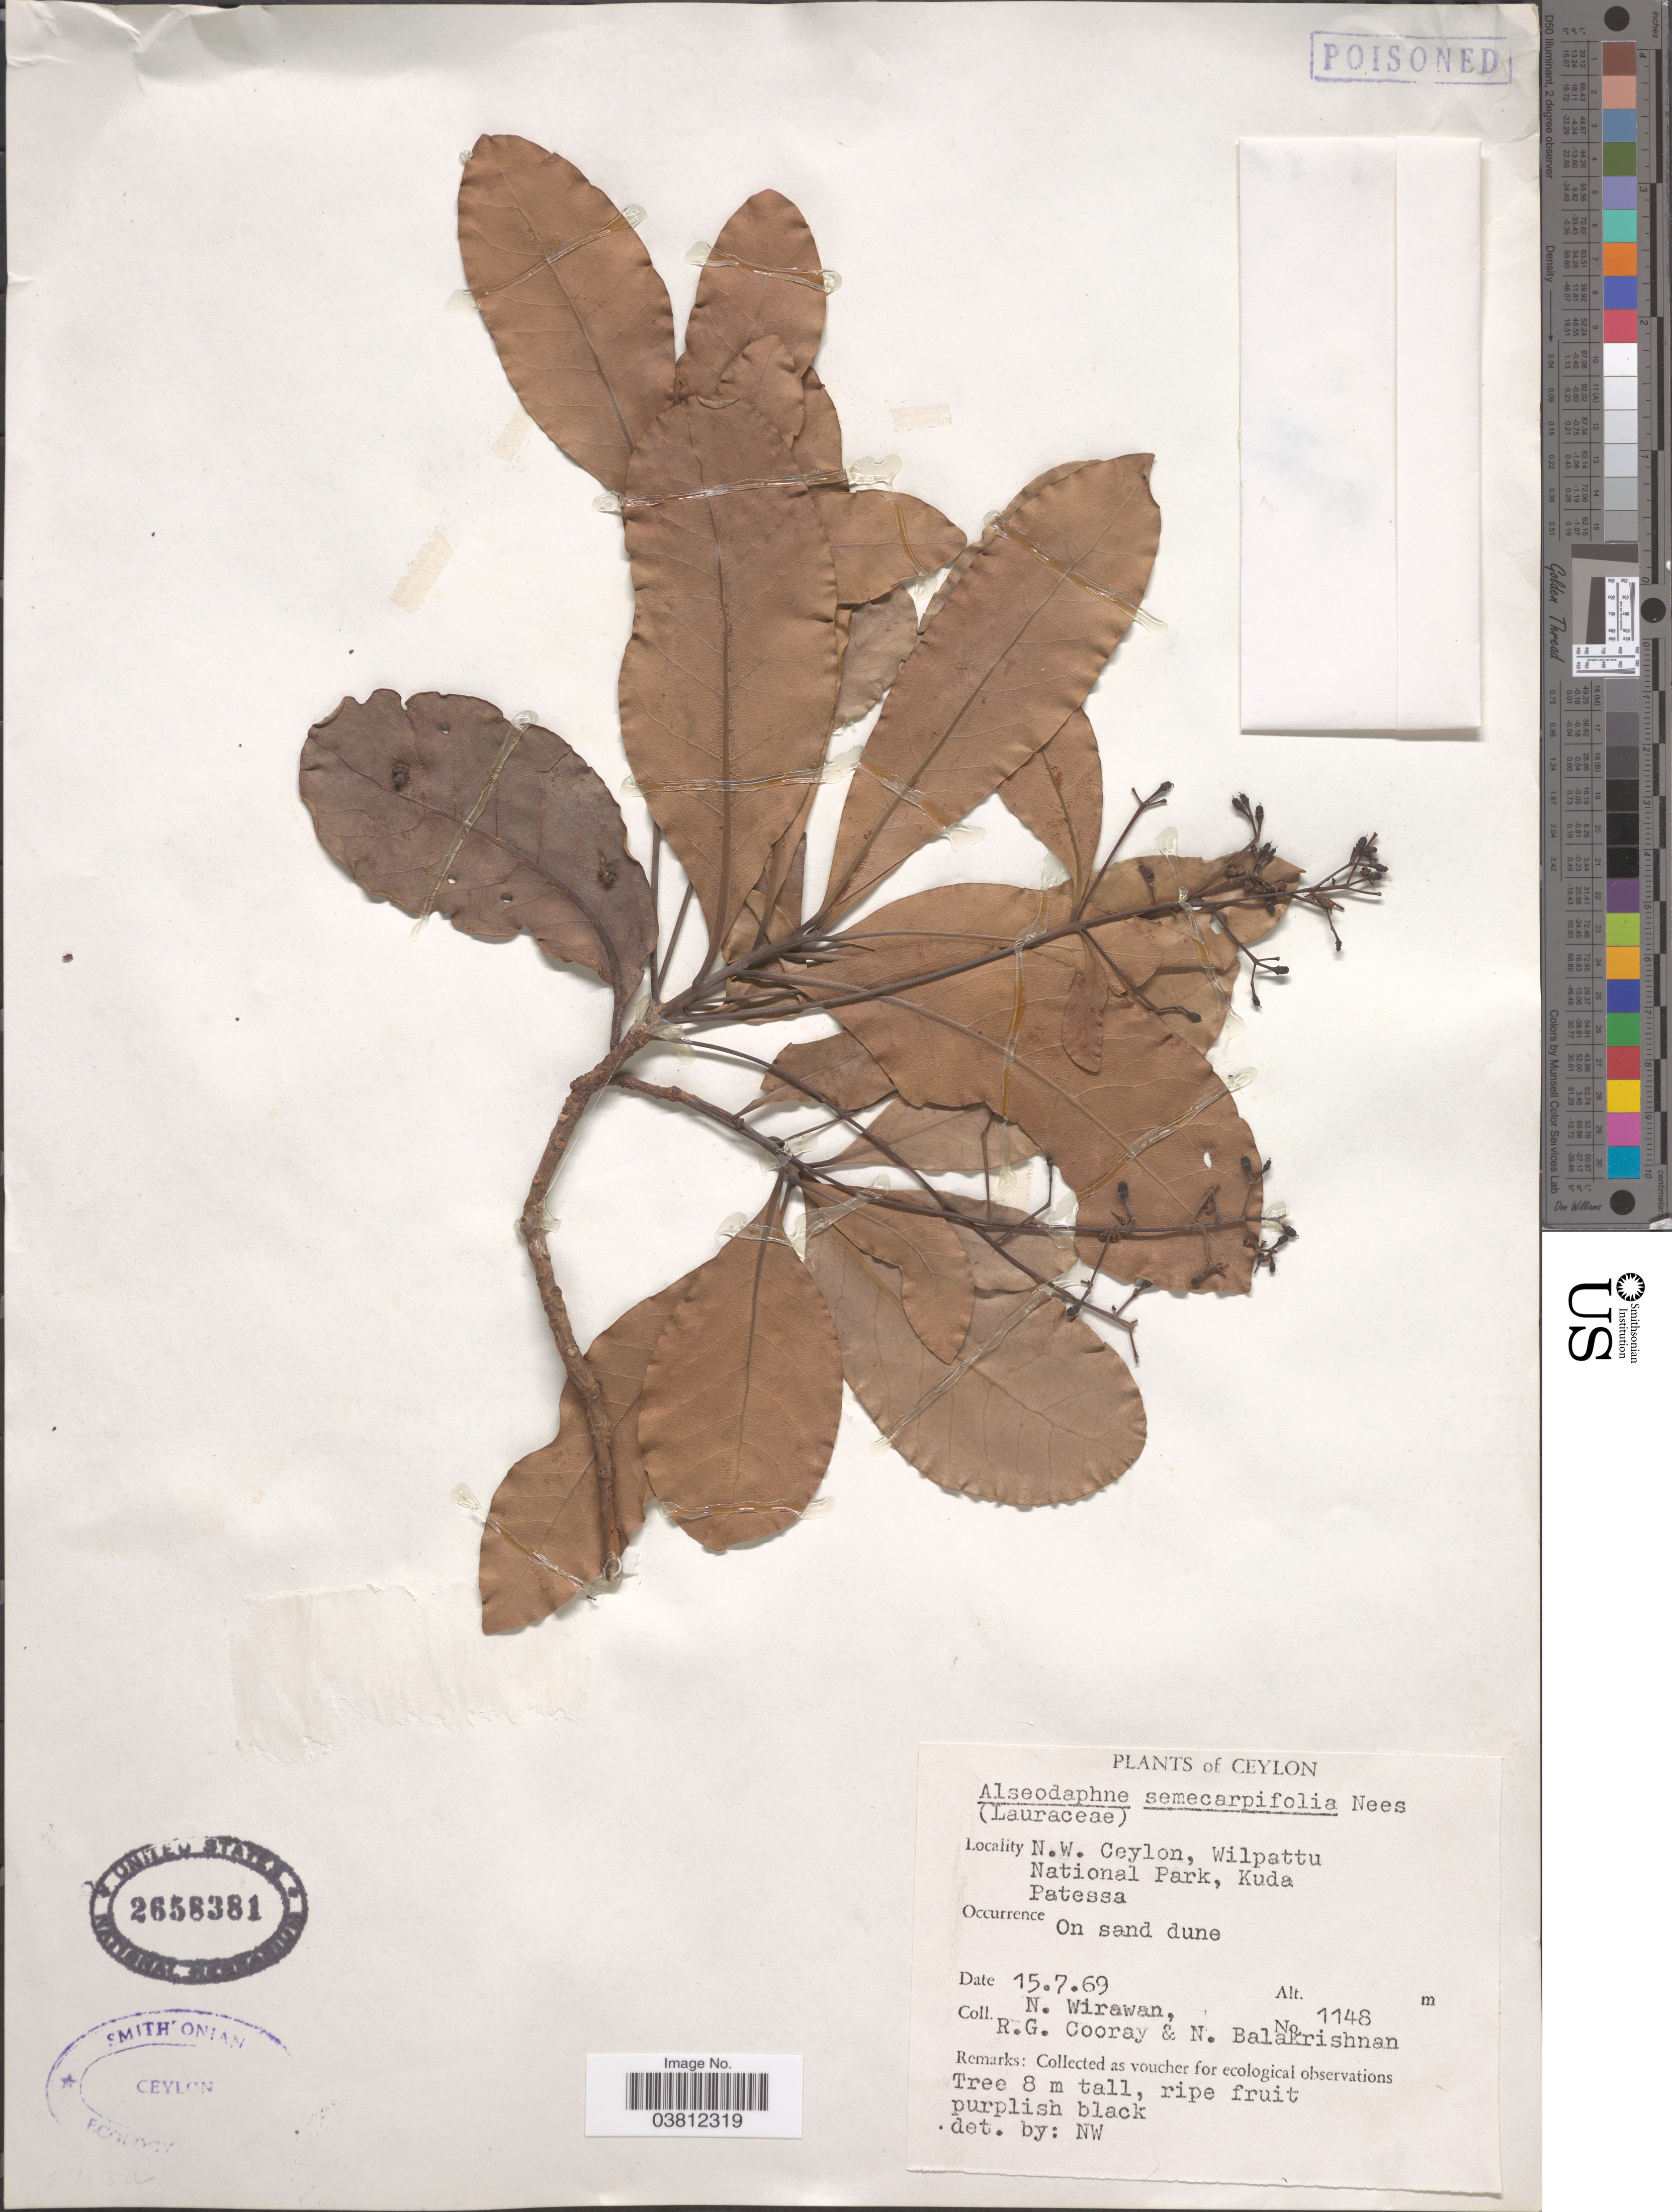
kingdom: Plantae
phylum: Tracheophyta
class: Magnoliopsida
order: Laurales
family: Lauraceae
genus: Alseodaphne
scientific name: Alseodaphne semecarpifolia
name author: Nees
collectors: N. Wirawan, R. Cooray & N. Balakrishnan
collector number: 1148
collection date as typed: Transcribed d/m/y: 15/7/69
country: Sri Lanka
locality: Ceylon. N.W. Ceylon, Wilpattu National Park, Kuda Patessa.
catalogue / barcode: US 2658381